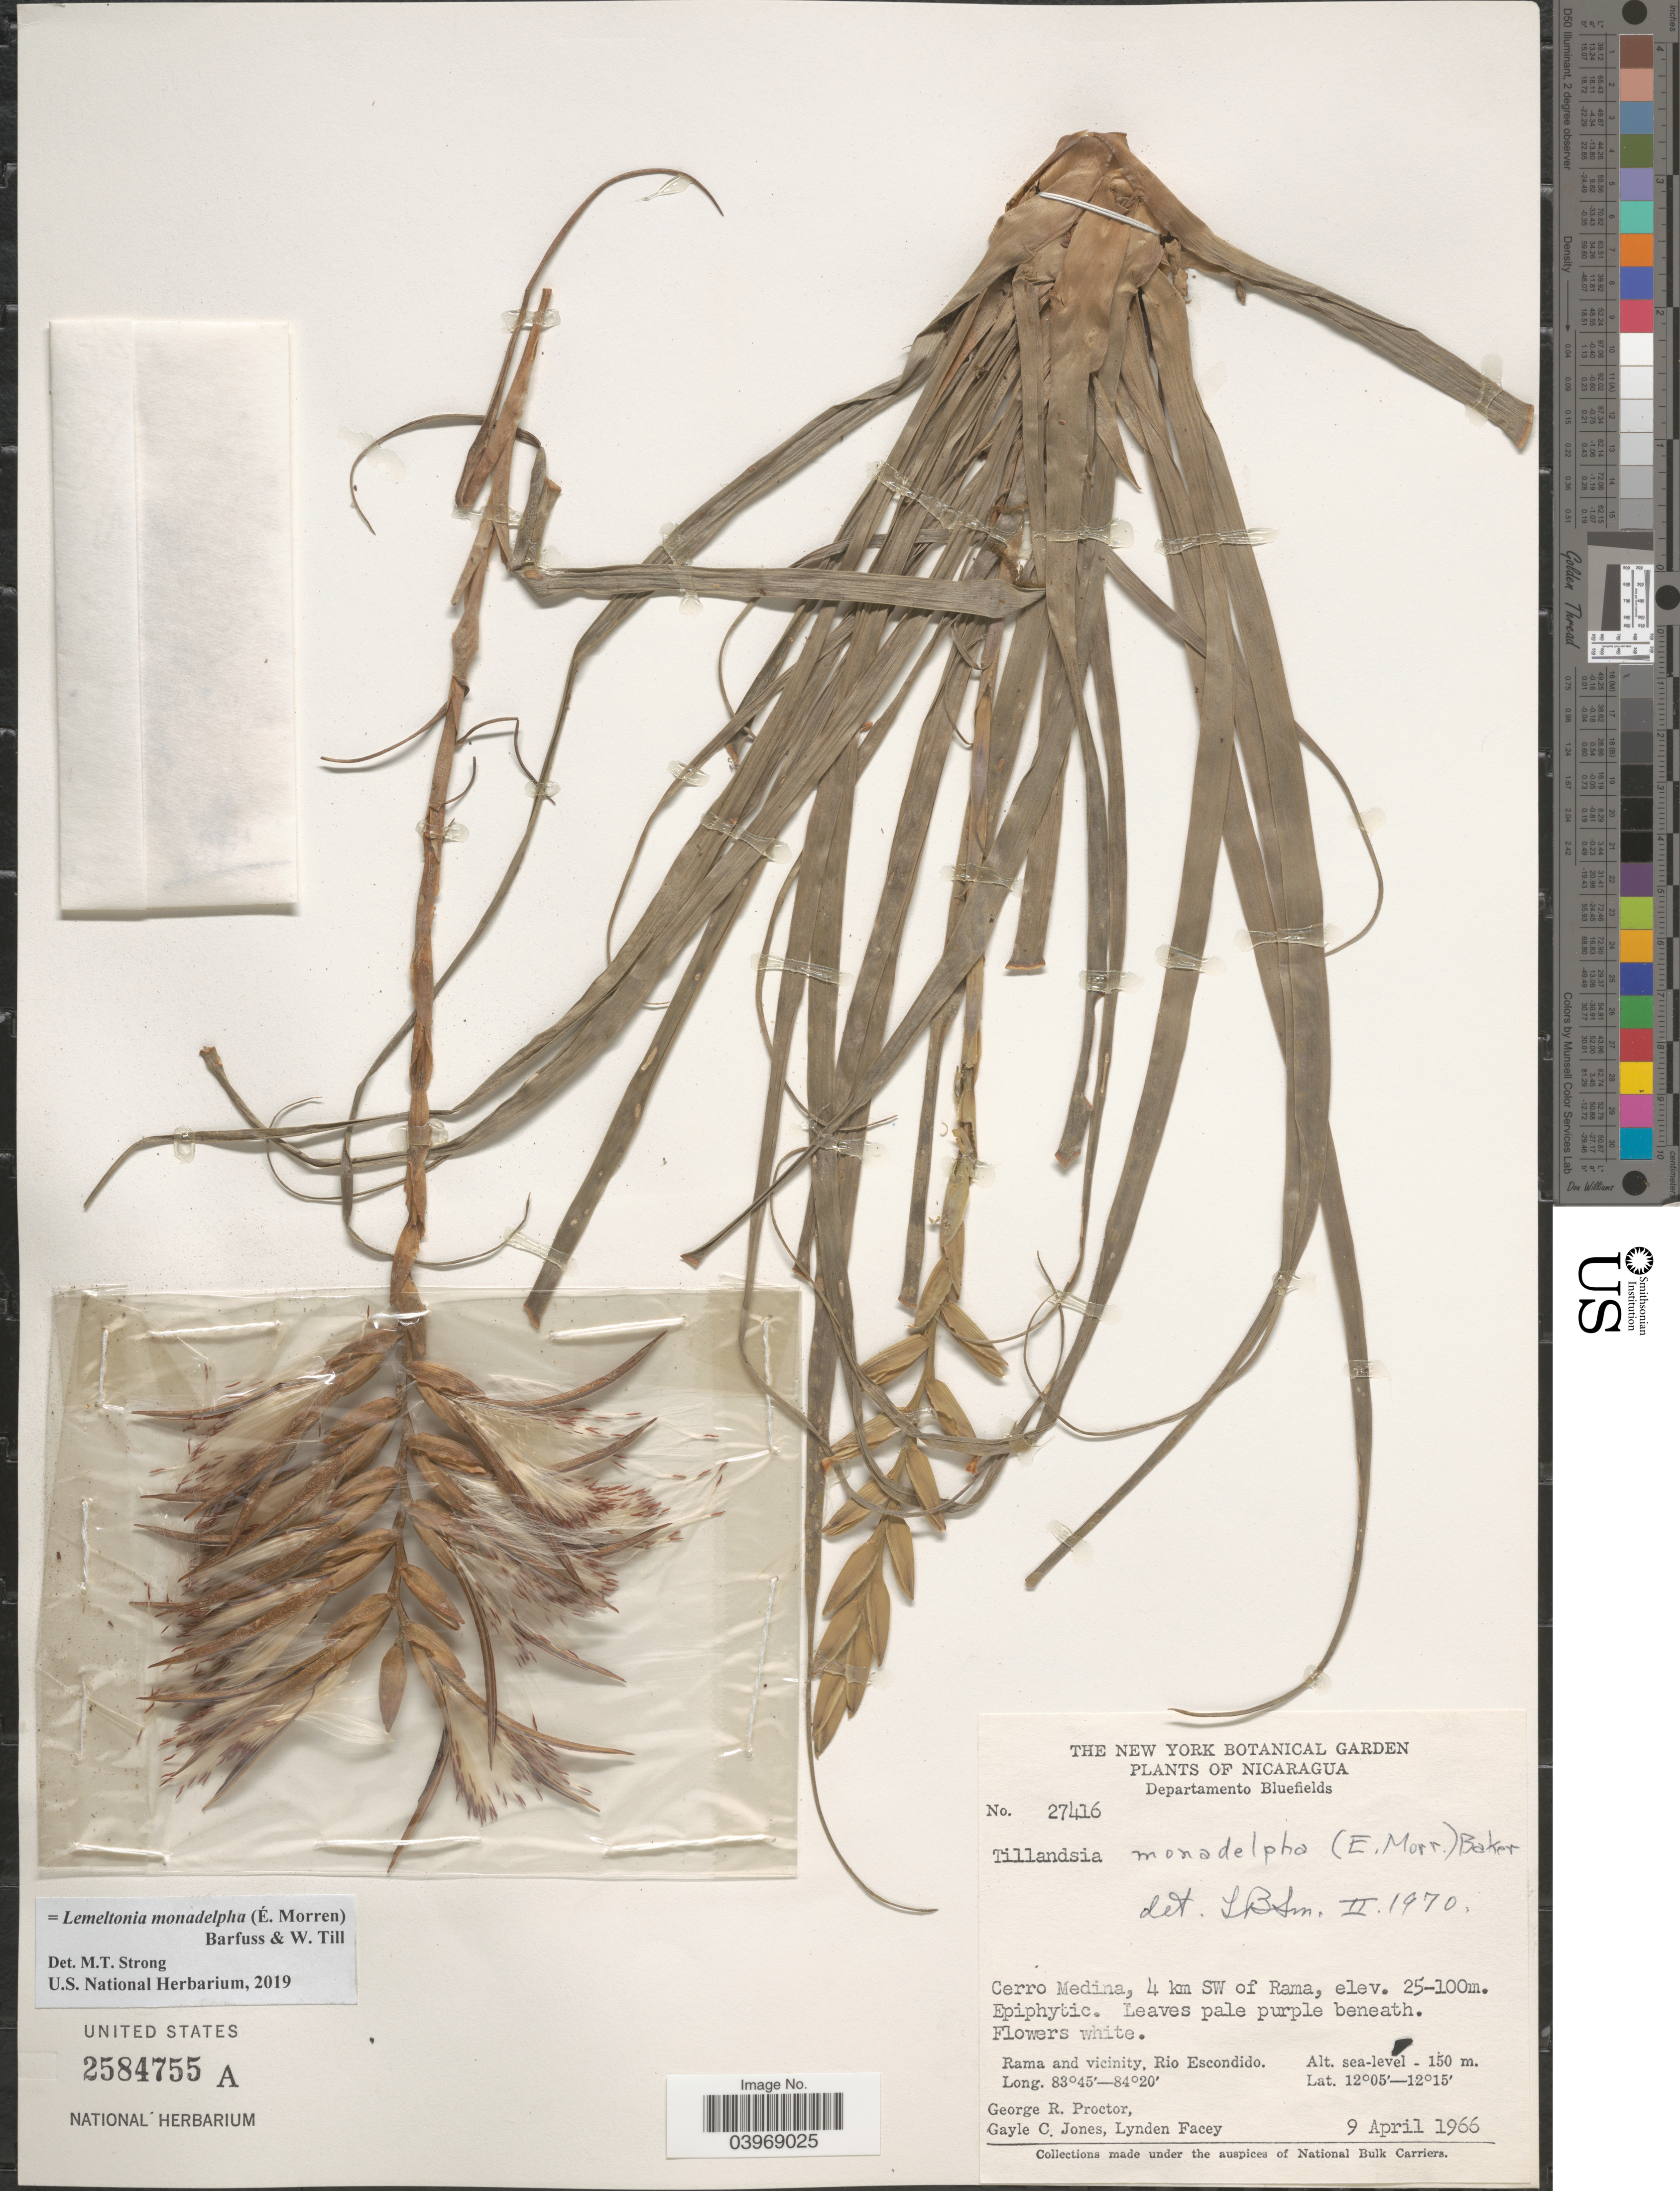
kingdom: Plantae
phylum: Tracheophyta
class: Liliopsida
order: Poales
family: Bromeliaceae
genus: Lemeltonia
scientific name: Lemeltonia monadelpha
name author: (É. Morren) Barfuss & W. Till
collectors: G. R. Proctor, G. C. Jones & L. Facey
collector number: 27416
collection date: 1966-04-09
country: Nicaragua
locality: Departamento Bluefields. Cerro Medina, 4 km SW of Rama. Rama and vicinity, Rio Escondido.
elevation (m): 0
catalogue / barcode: US 2584755A